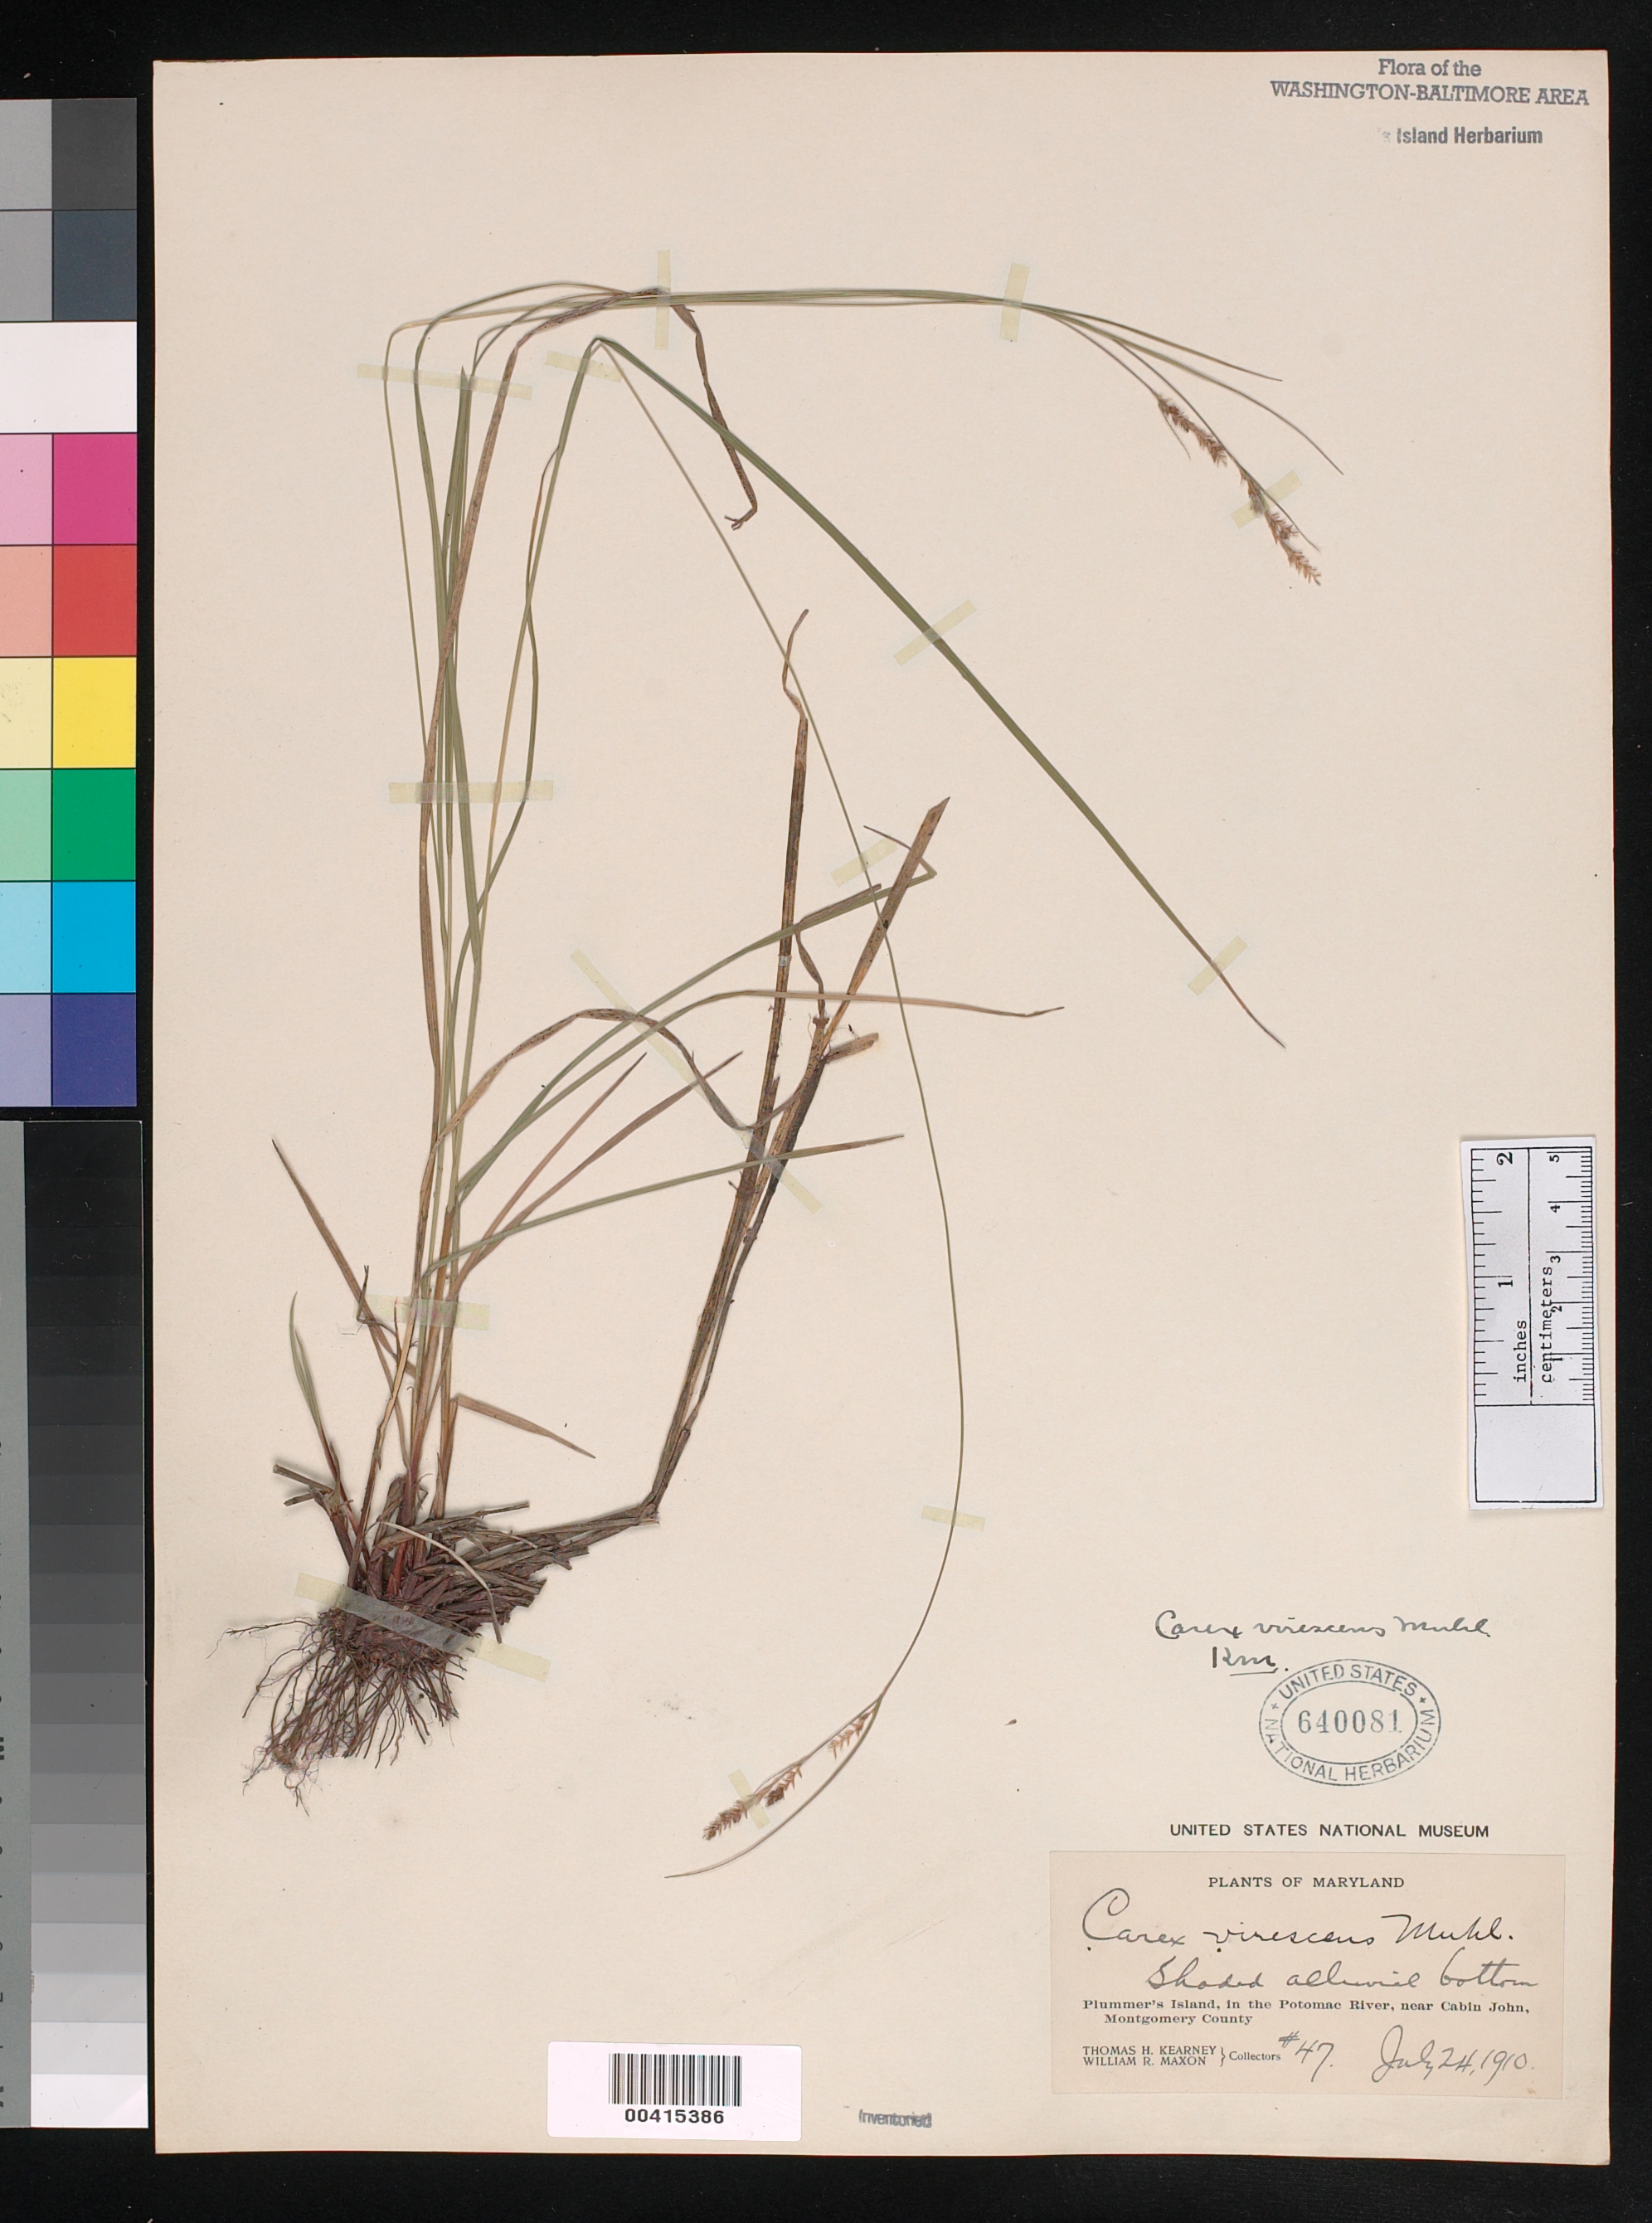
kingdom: Plantae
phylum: Tracheophyta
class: Liliopsida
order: Poales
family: Cyperaceae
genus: Carex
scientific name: Carex virescens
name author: Muhl. ex Willd.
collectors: T. H. Kearney & W. R. Maxon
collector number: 47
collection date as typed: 24 Jul 1910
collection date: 1910-07-24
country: United States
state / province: Maryland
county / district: Montgomery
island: Plummers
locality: Plummer's Island Plummers Island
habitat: Shaded alluvial bottom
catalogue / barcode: US 640081